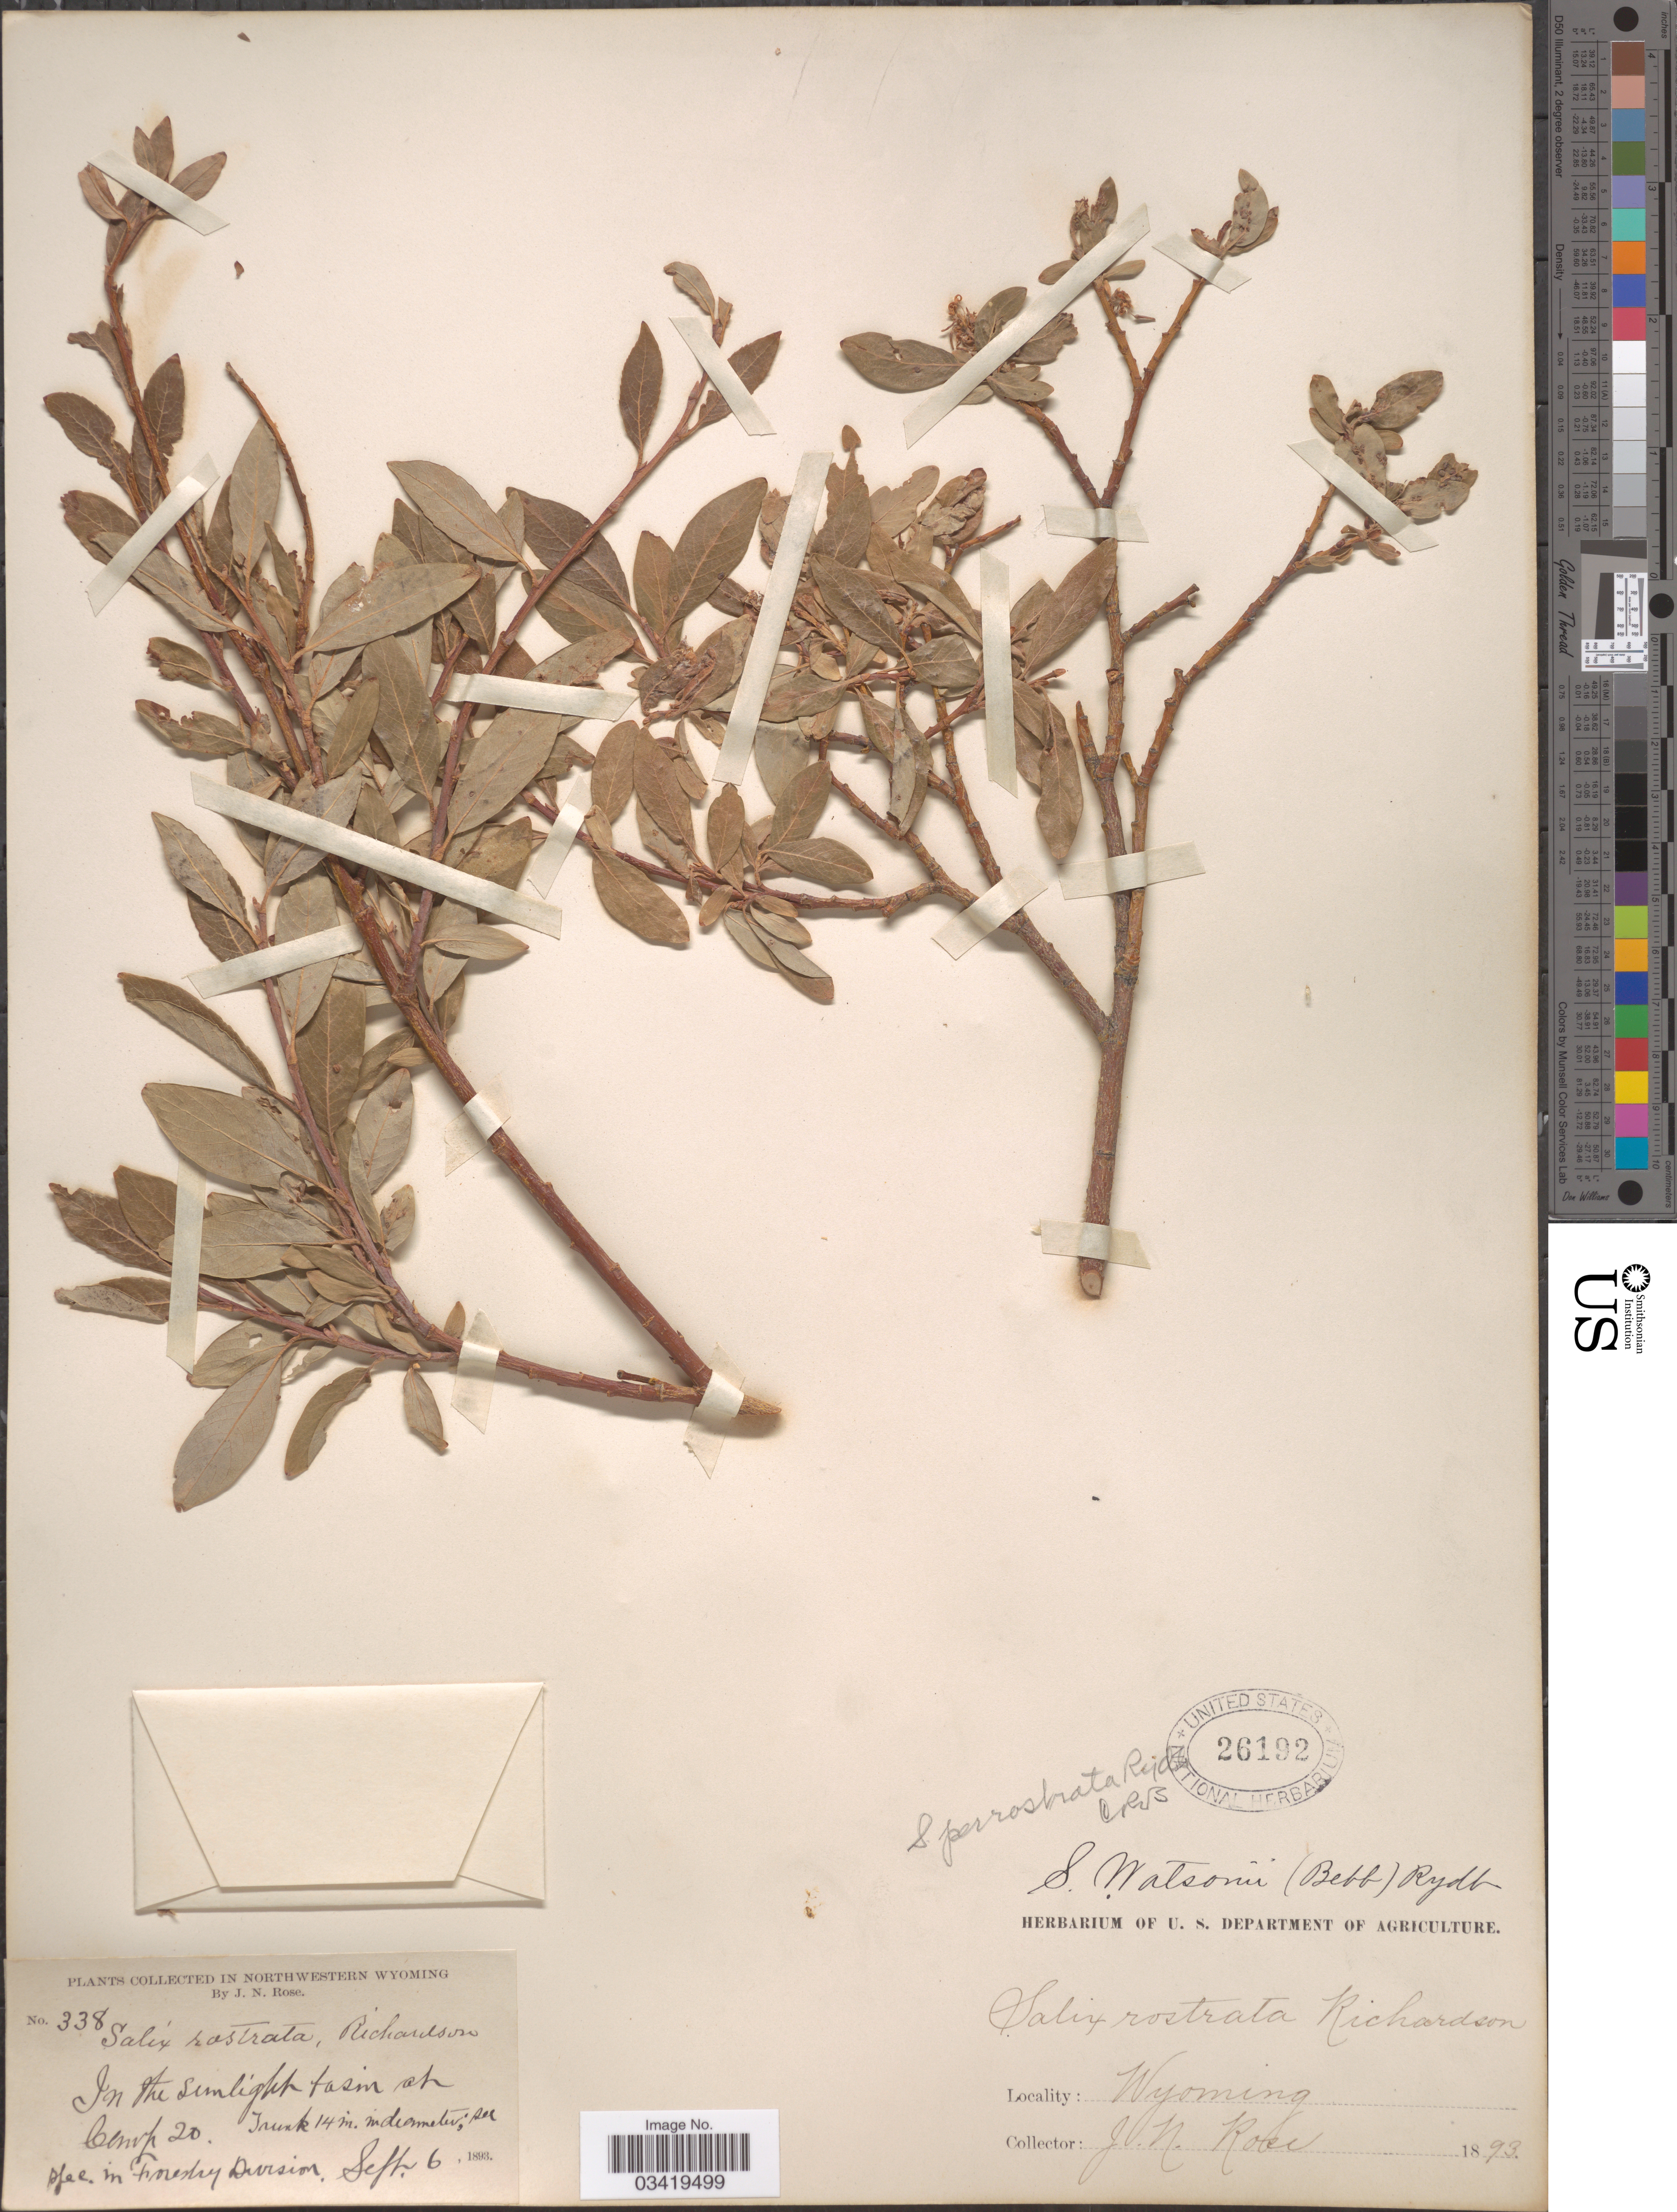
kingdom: Plantae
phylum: Tracheophyta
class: Magnoliopsida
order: Malpighiales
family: Salicaceae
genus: Salix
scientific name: Salix bebbiana var. perrostrata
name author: Sarg.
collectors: J. N. Rose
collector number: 338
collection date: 1893-09-06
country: United States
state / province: Wyoming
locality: Northwestern Wyoming. At Camp 20.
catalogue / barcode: US 26192